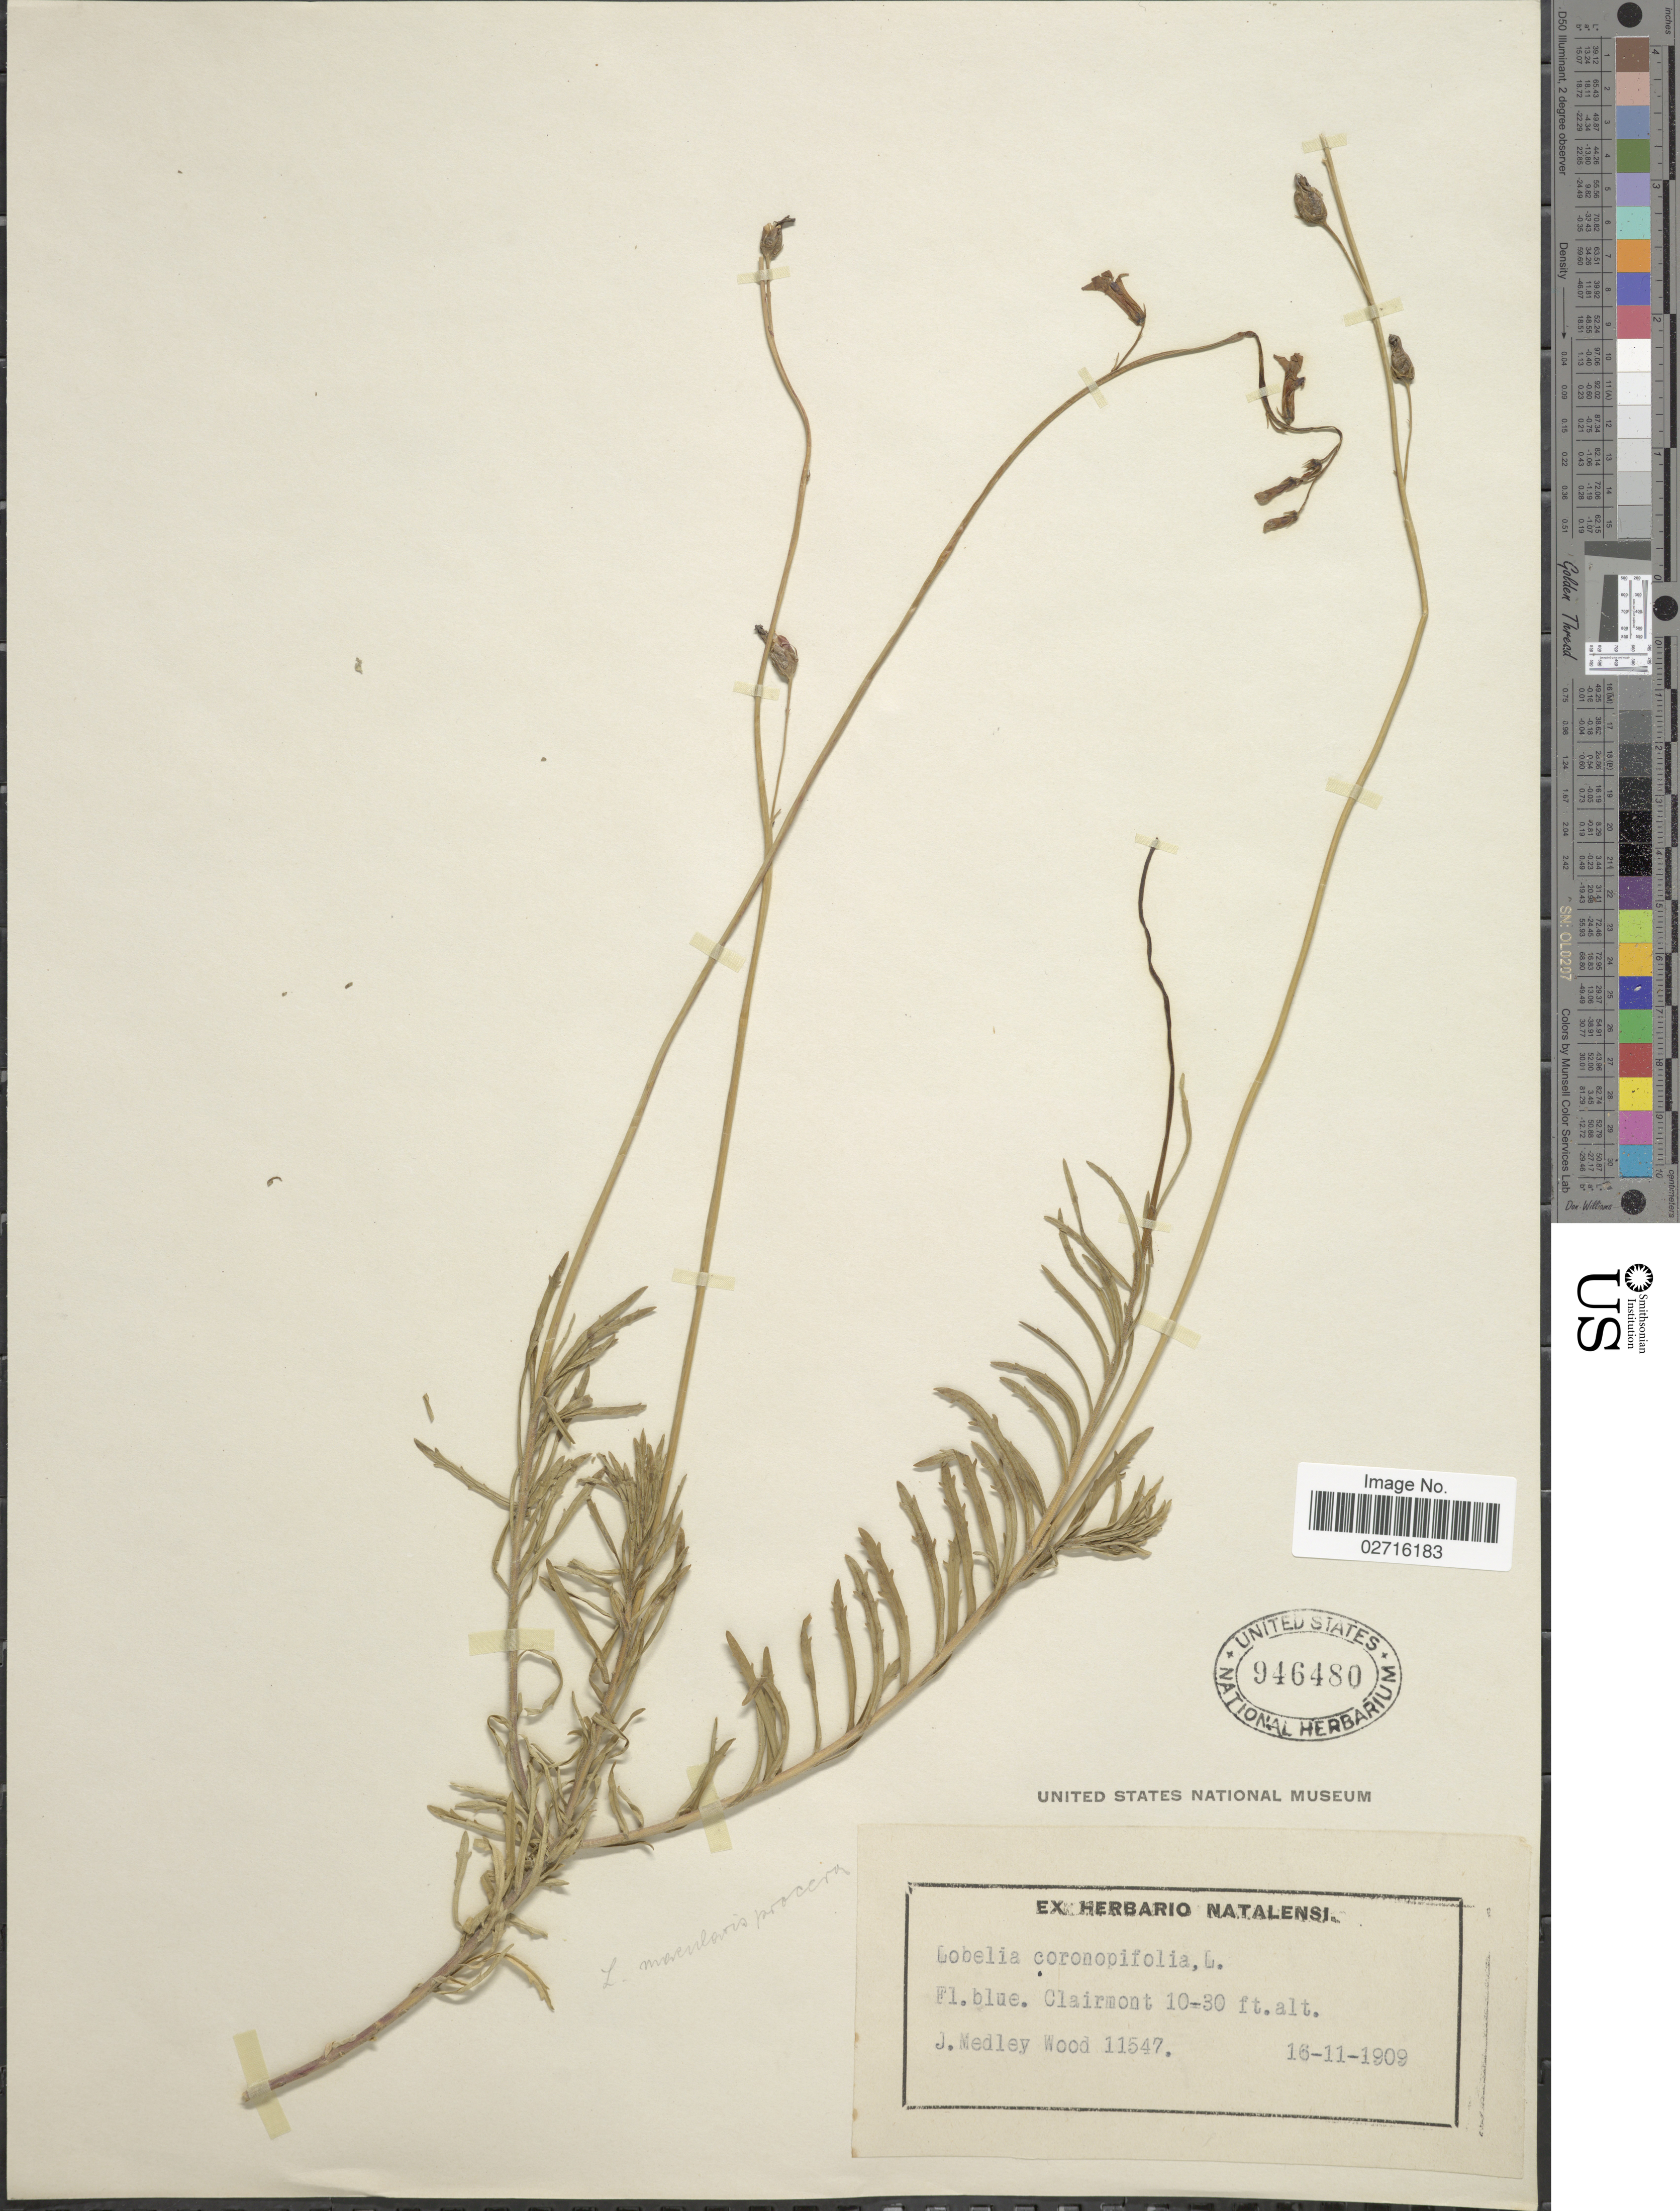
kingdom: Plantae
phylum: Tracheophyta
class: Magnoliopsida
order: Asterales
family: Campanulaceae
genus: Lobelia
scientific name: Lobelia macularis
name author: (C. Presl) A. DC.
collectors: J. Medley Wood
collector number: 11547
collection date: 1909-11-16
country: South Africa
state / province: Western Cape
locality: Clairmont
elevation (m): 3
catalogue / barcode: US 946480